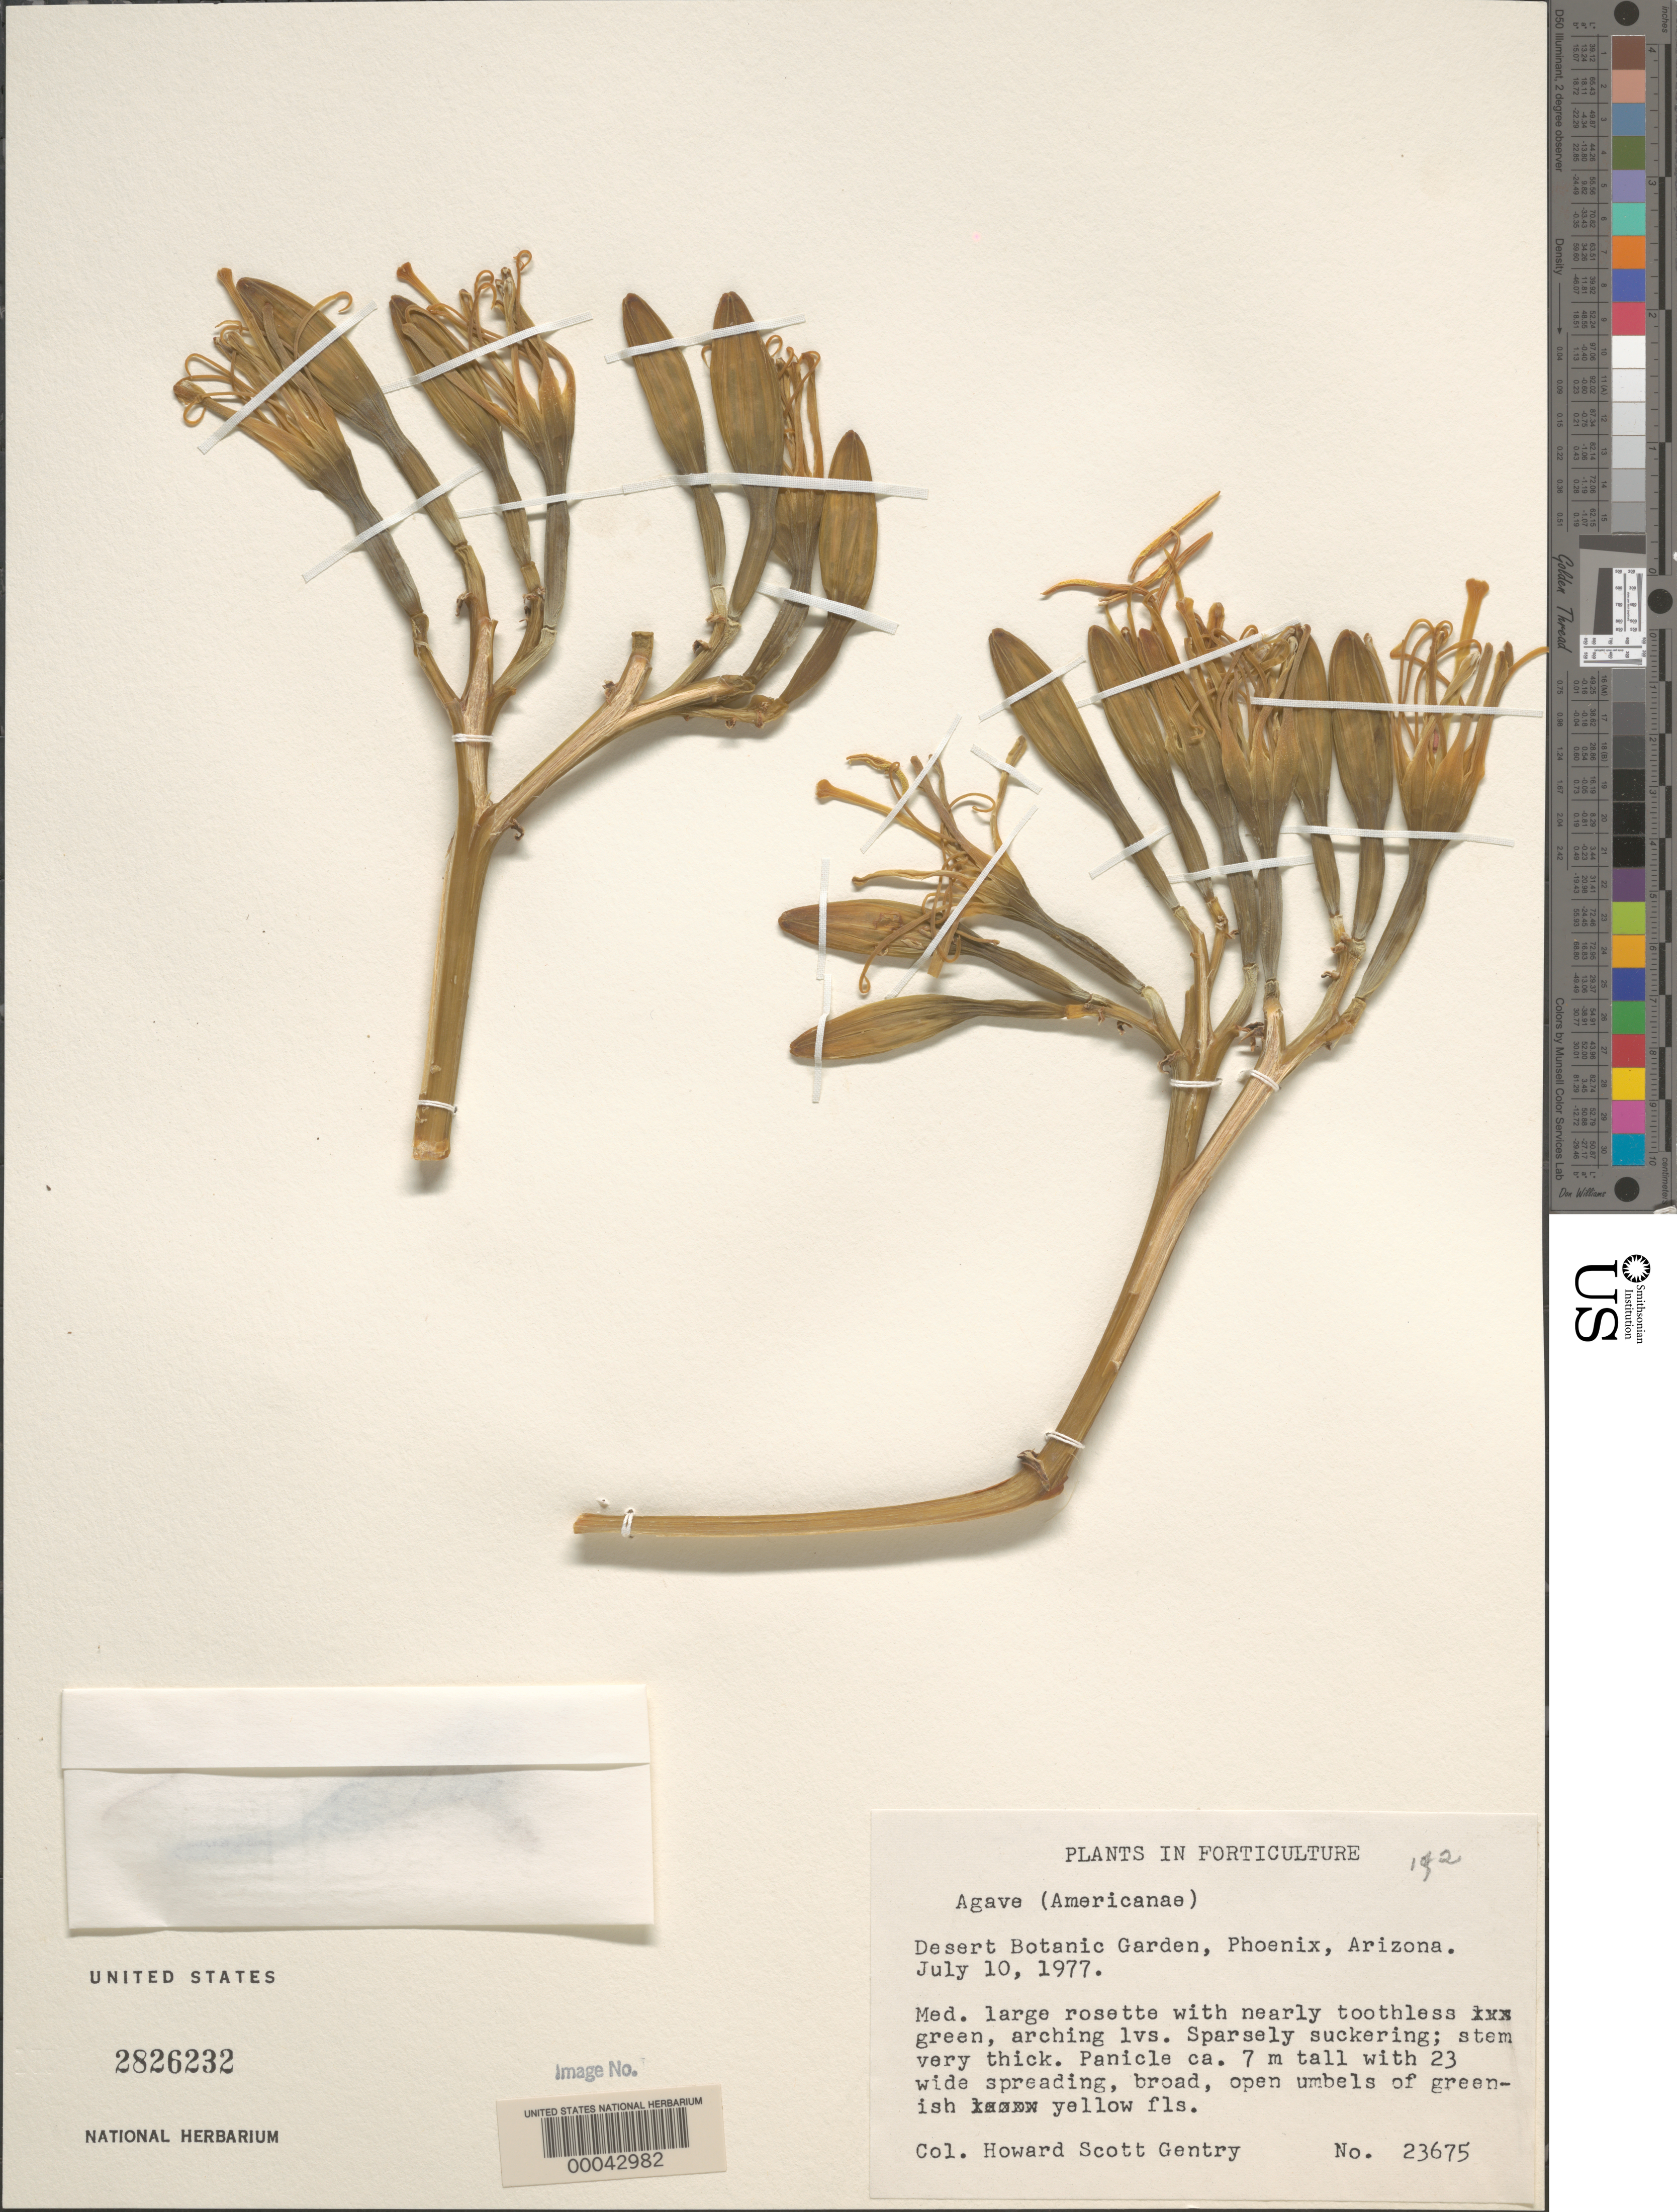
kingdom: Plantae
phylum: Tracheophyta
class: Liliopsida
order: Asparagales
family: Asparagaceae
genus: Agave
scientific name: Agave americana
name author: L.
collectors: H. S. Gentry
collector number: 23675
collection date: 1977-07-10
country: United States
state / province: Arizona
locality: Forticulture. Desert Botanical Garden, Phoenix.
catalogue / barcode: US 2826232